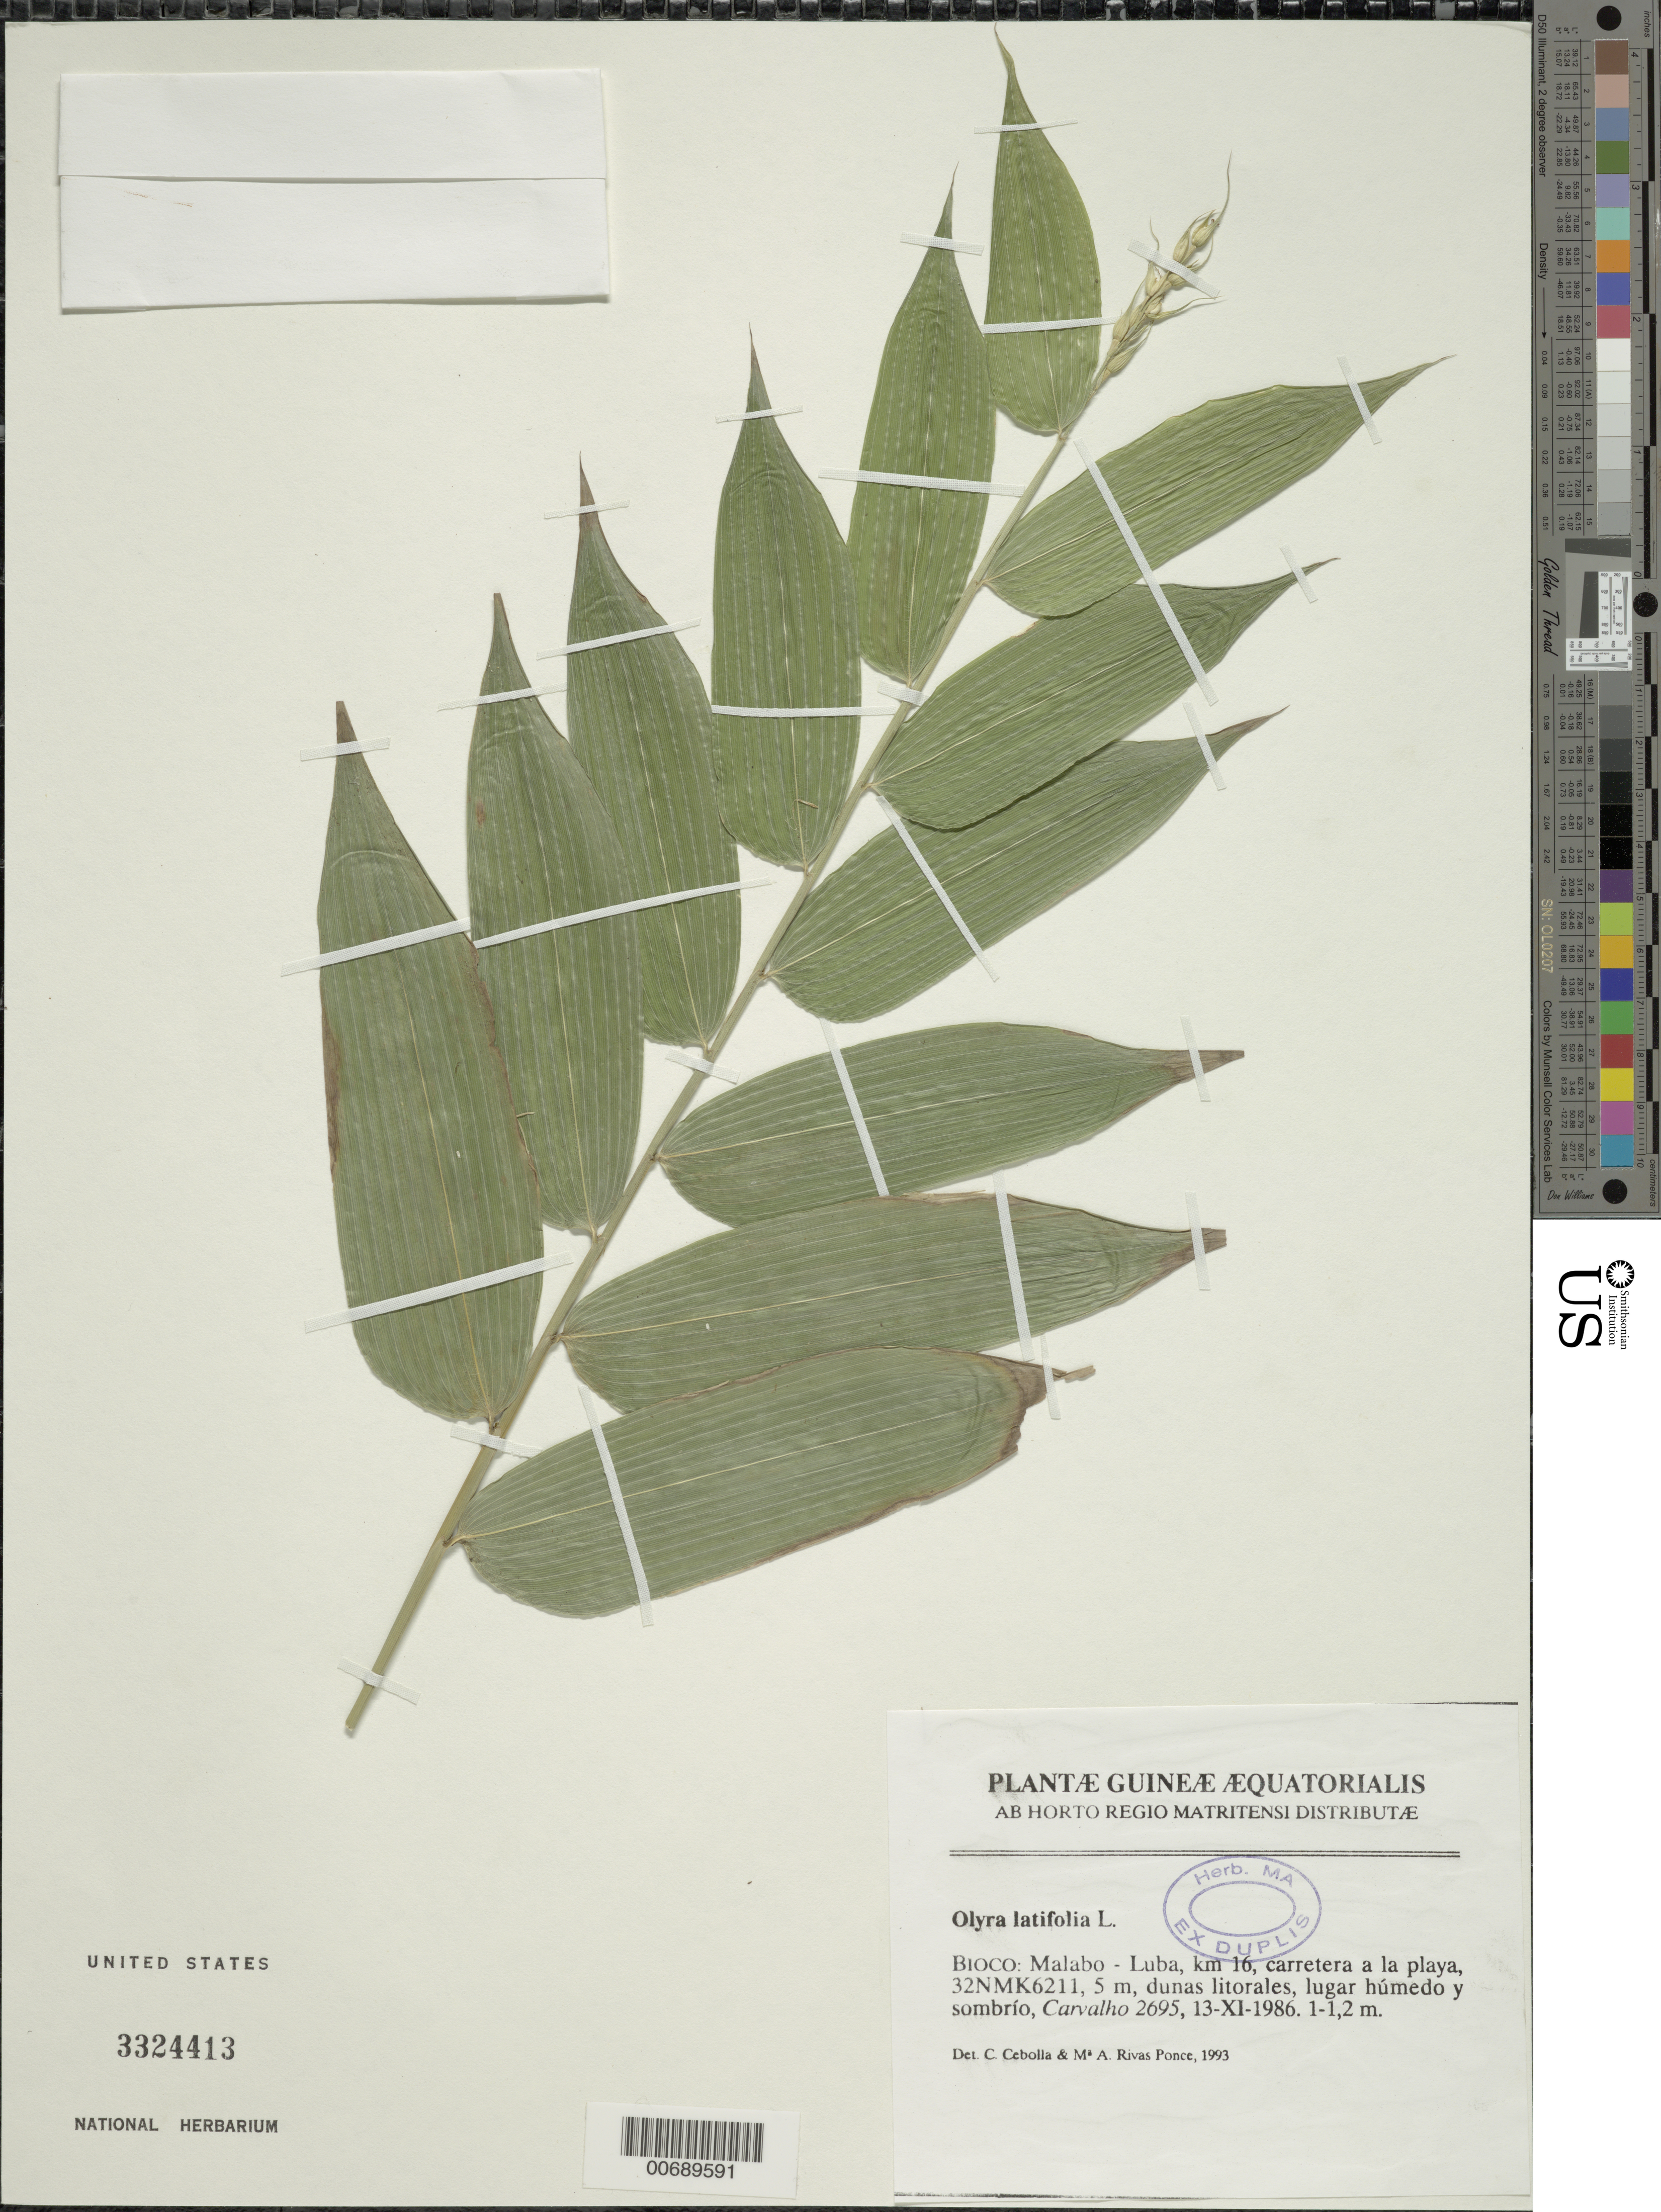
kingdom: Plantae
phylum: Tracheophyta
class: Liliopsida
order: Poales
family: Poaceae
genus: Olyra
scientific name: Olyra latifolia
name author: L.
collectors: A. M. Carvalho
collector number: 2695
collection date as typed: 13 Nov 1986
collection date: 1986-11-13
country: Equatorial Guinea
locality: Bioco, Malabo - Luba. 32NMK6211.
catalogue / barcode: US 3324413